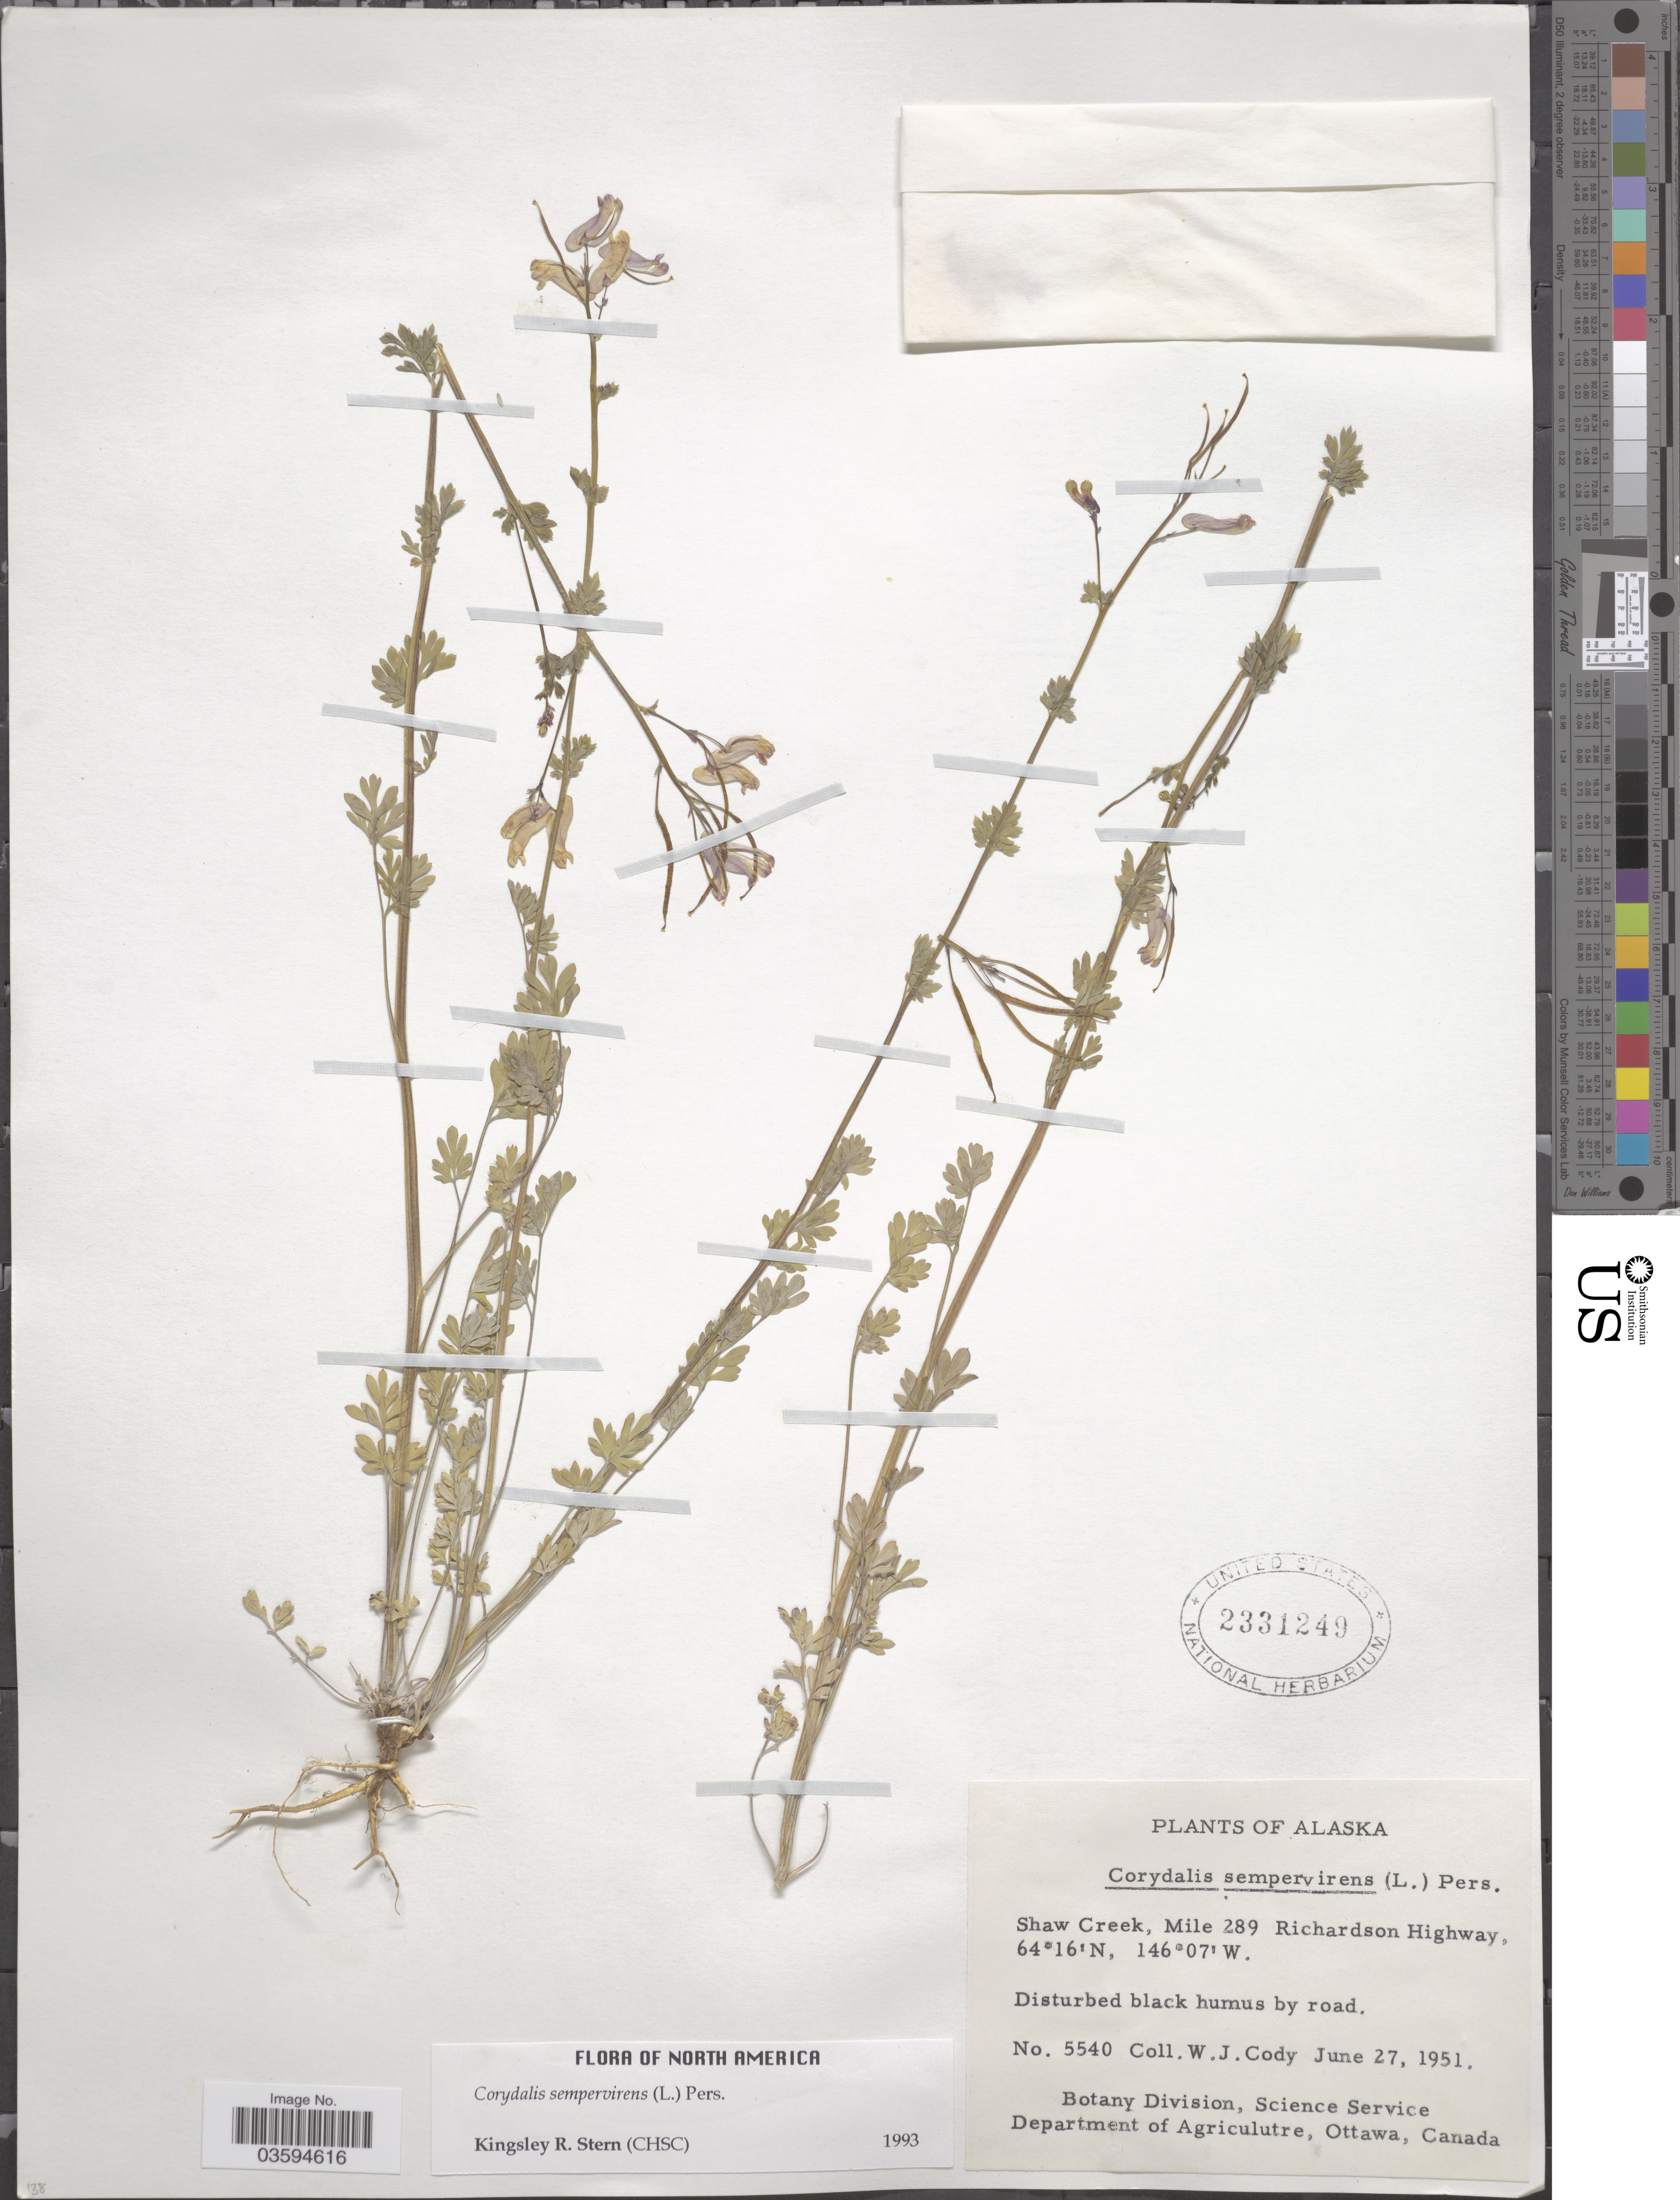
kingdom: Plantae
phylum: Tracheophyta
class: Magnoliopsida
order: Ranunculales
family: Papaveraceae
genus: Capnoides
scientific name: Capnoides sempervirens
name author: (L.) Borkh.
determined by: Strong, M. T., (US), Smithsonian Institution - National Museum of Natural History (UNITED STATES)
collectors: W. Cody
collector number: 5540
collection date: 1951-06-27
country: United States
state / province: Alaska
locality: Shaw Creek, Mile 289 Richardson Highway.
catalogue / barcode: US 2331249